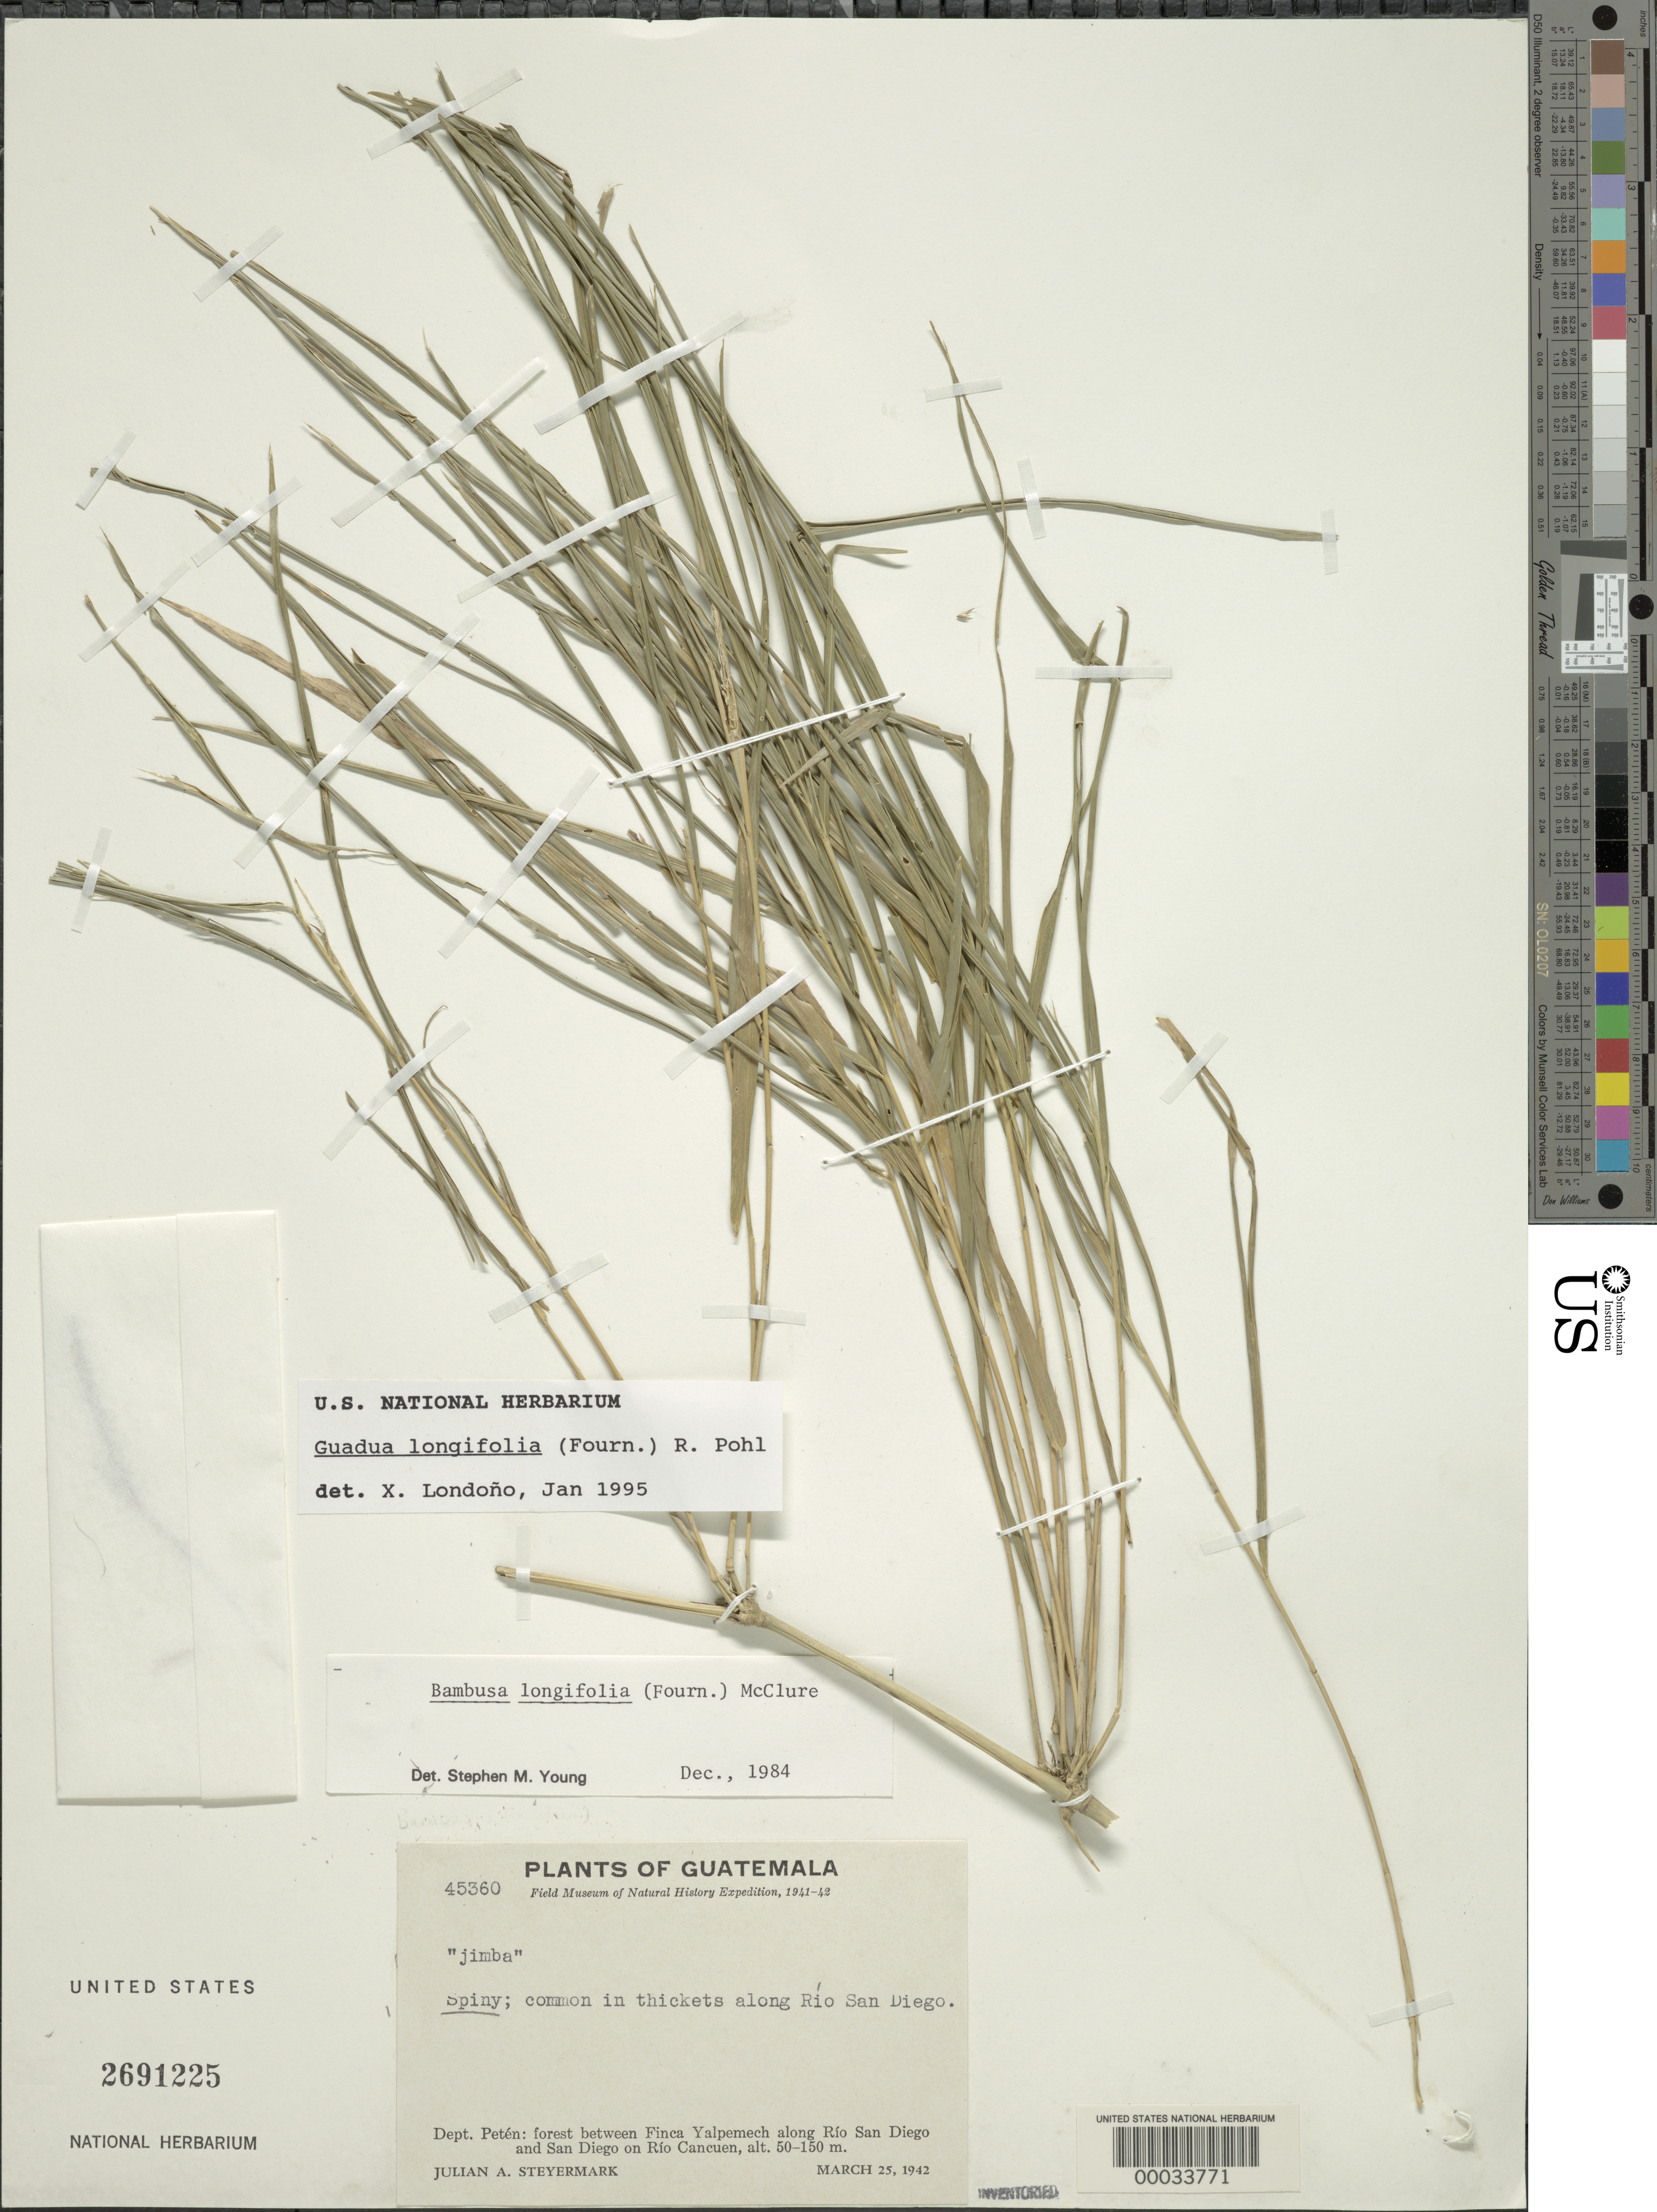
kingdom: Plantae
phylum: Tracheophyta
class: Liliopsida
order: Poales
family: Poaceae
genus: Guadua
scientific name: Guadua longifolia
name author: (E. Fourn.) R.W. Pohl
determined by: Londoño, X., (TULV), Jardin Botanico "Juan Maria Cespedes"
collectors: J. Steyermark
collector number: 45360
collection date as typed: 25 Mar 1942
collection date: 1942-03-25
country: Guatemala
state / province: El Petén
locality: Finca Yalpemech, Rio San Diego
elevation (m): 50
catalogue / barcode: US 2691225